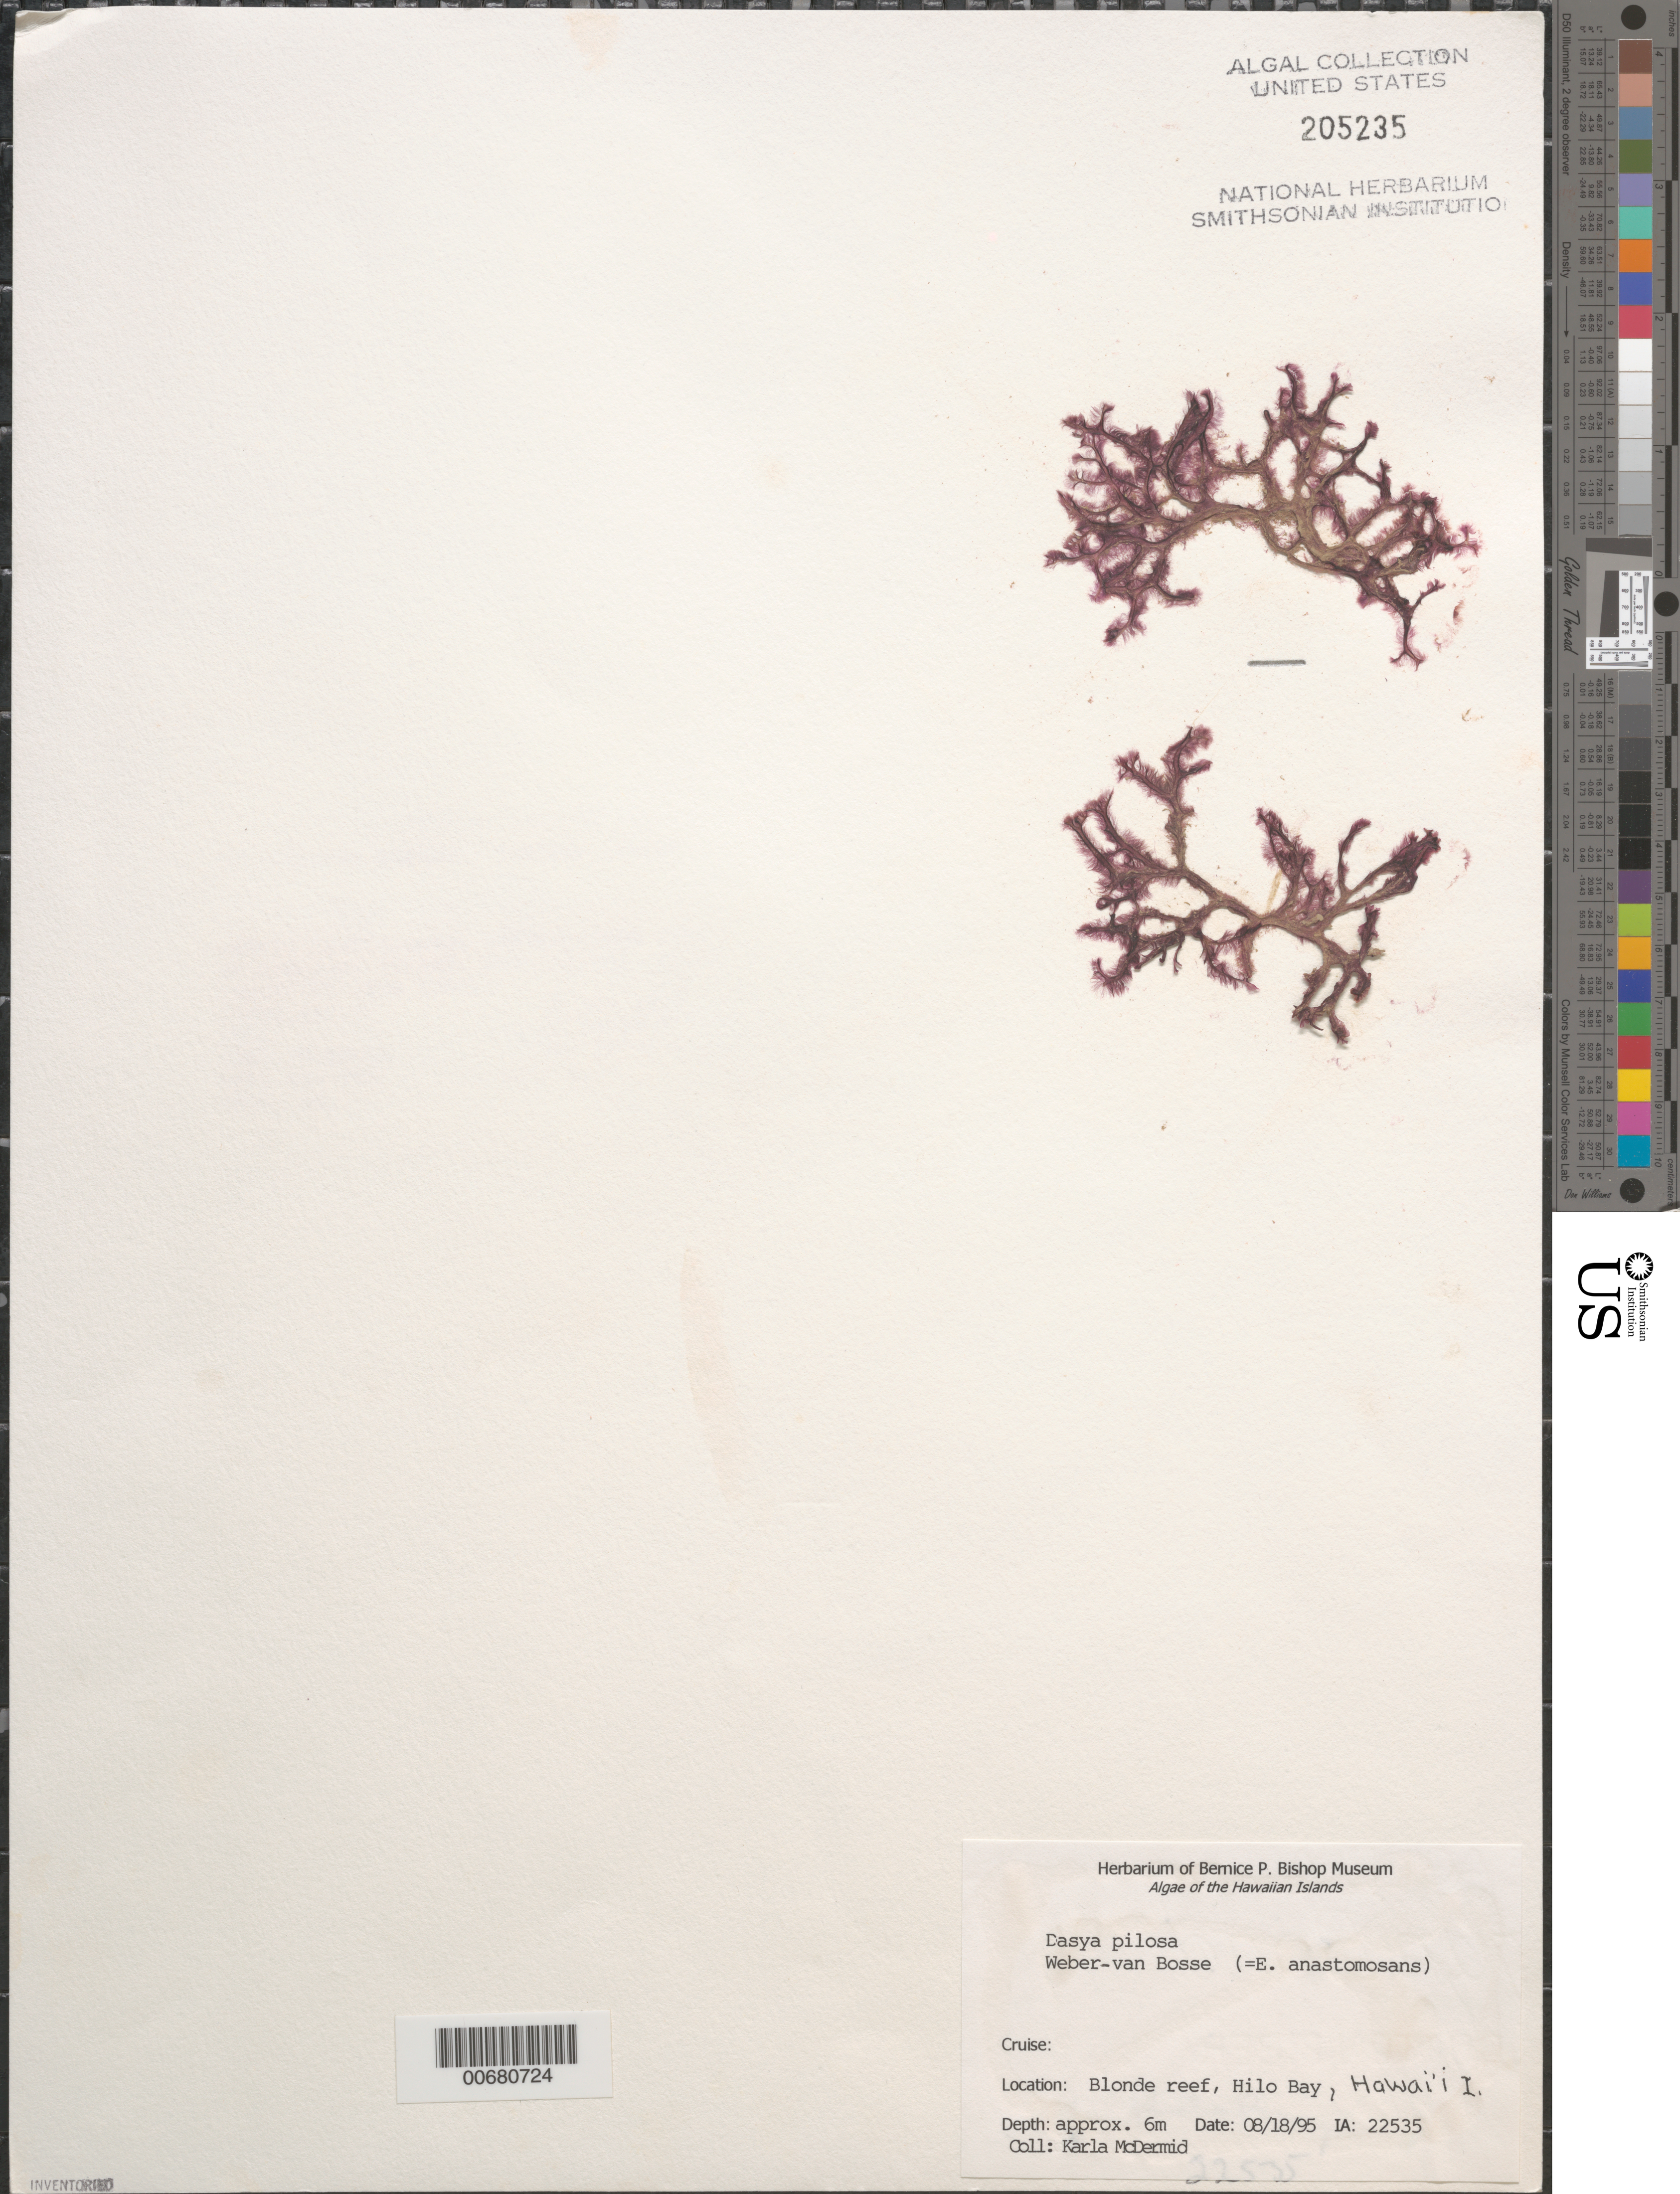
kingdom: Plantae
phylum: Rhodophyta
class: Florideophyceae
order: Ceramiales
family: Dasyaceae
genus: Dasya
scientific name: Dasya anastomosans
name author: (Weber Bosse) M.J. Wynne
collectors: K. McDermid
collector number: IAA 22535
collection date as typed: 18 Aug 1995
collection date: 1995-08-18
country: United States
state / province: Hawaii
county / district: Hawaii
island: Hawaii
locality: Blonde Reef, Hilo Bay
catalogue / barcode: US 205235